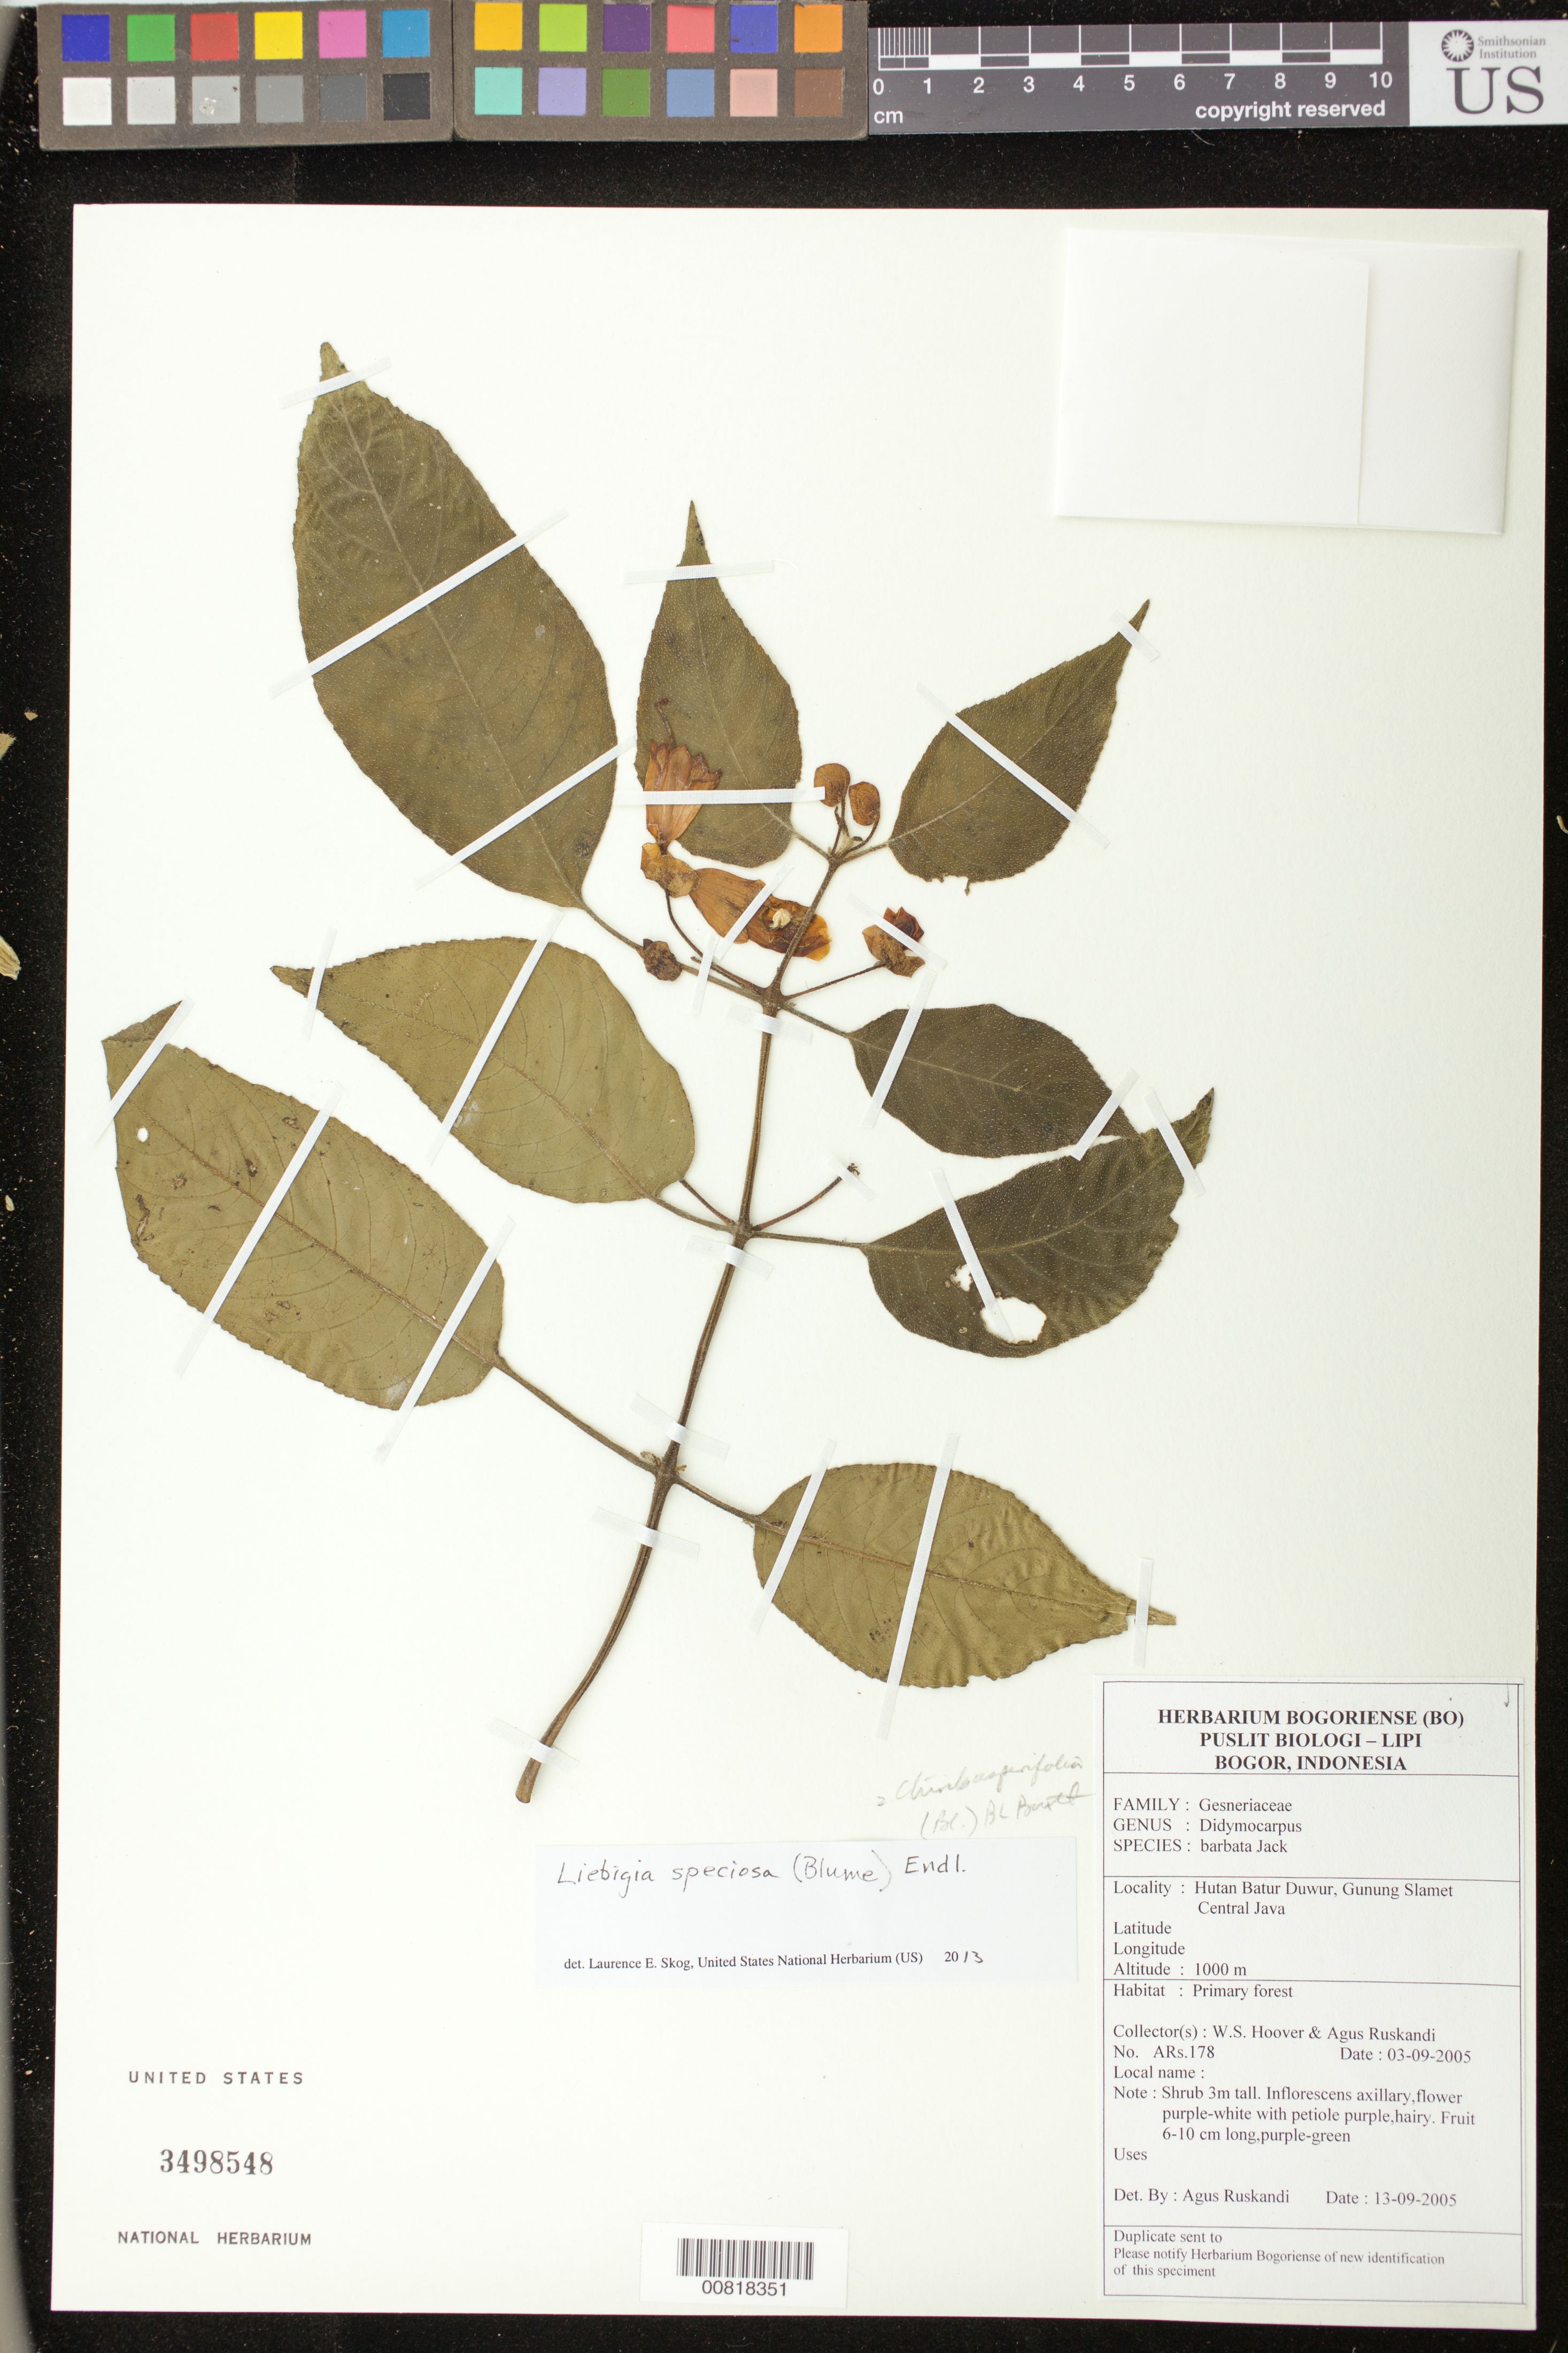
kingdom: Plantae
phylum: Tracheophyta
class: Magnoliopsida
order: Lamiales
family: Gesneriaceae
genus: Liebigia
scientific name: Liebigia speciosa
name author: (Blume) DC.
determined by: Skog, Laurence E.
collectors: S. Hoover & A. Ruskandi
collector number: ARs 178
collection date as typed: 03 Sep 2005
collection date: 2005-09-03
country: Indonesia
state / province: Java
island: Java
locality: Hutan Batur Duwur, Gunung Slamet, Central Java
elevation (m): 1000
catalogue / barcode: US 3498548